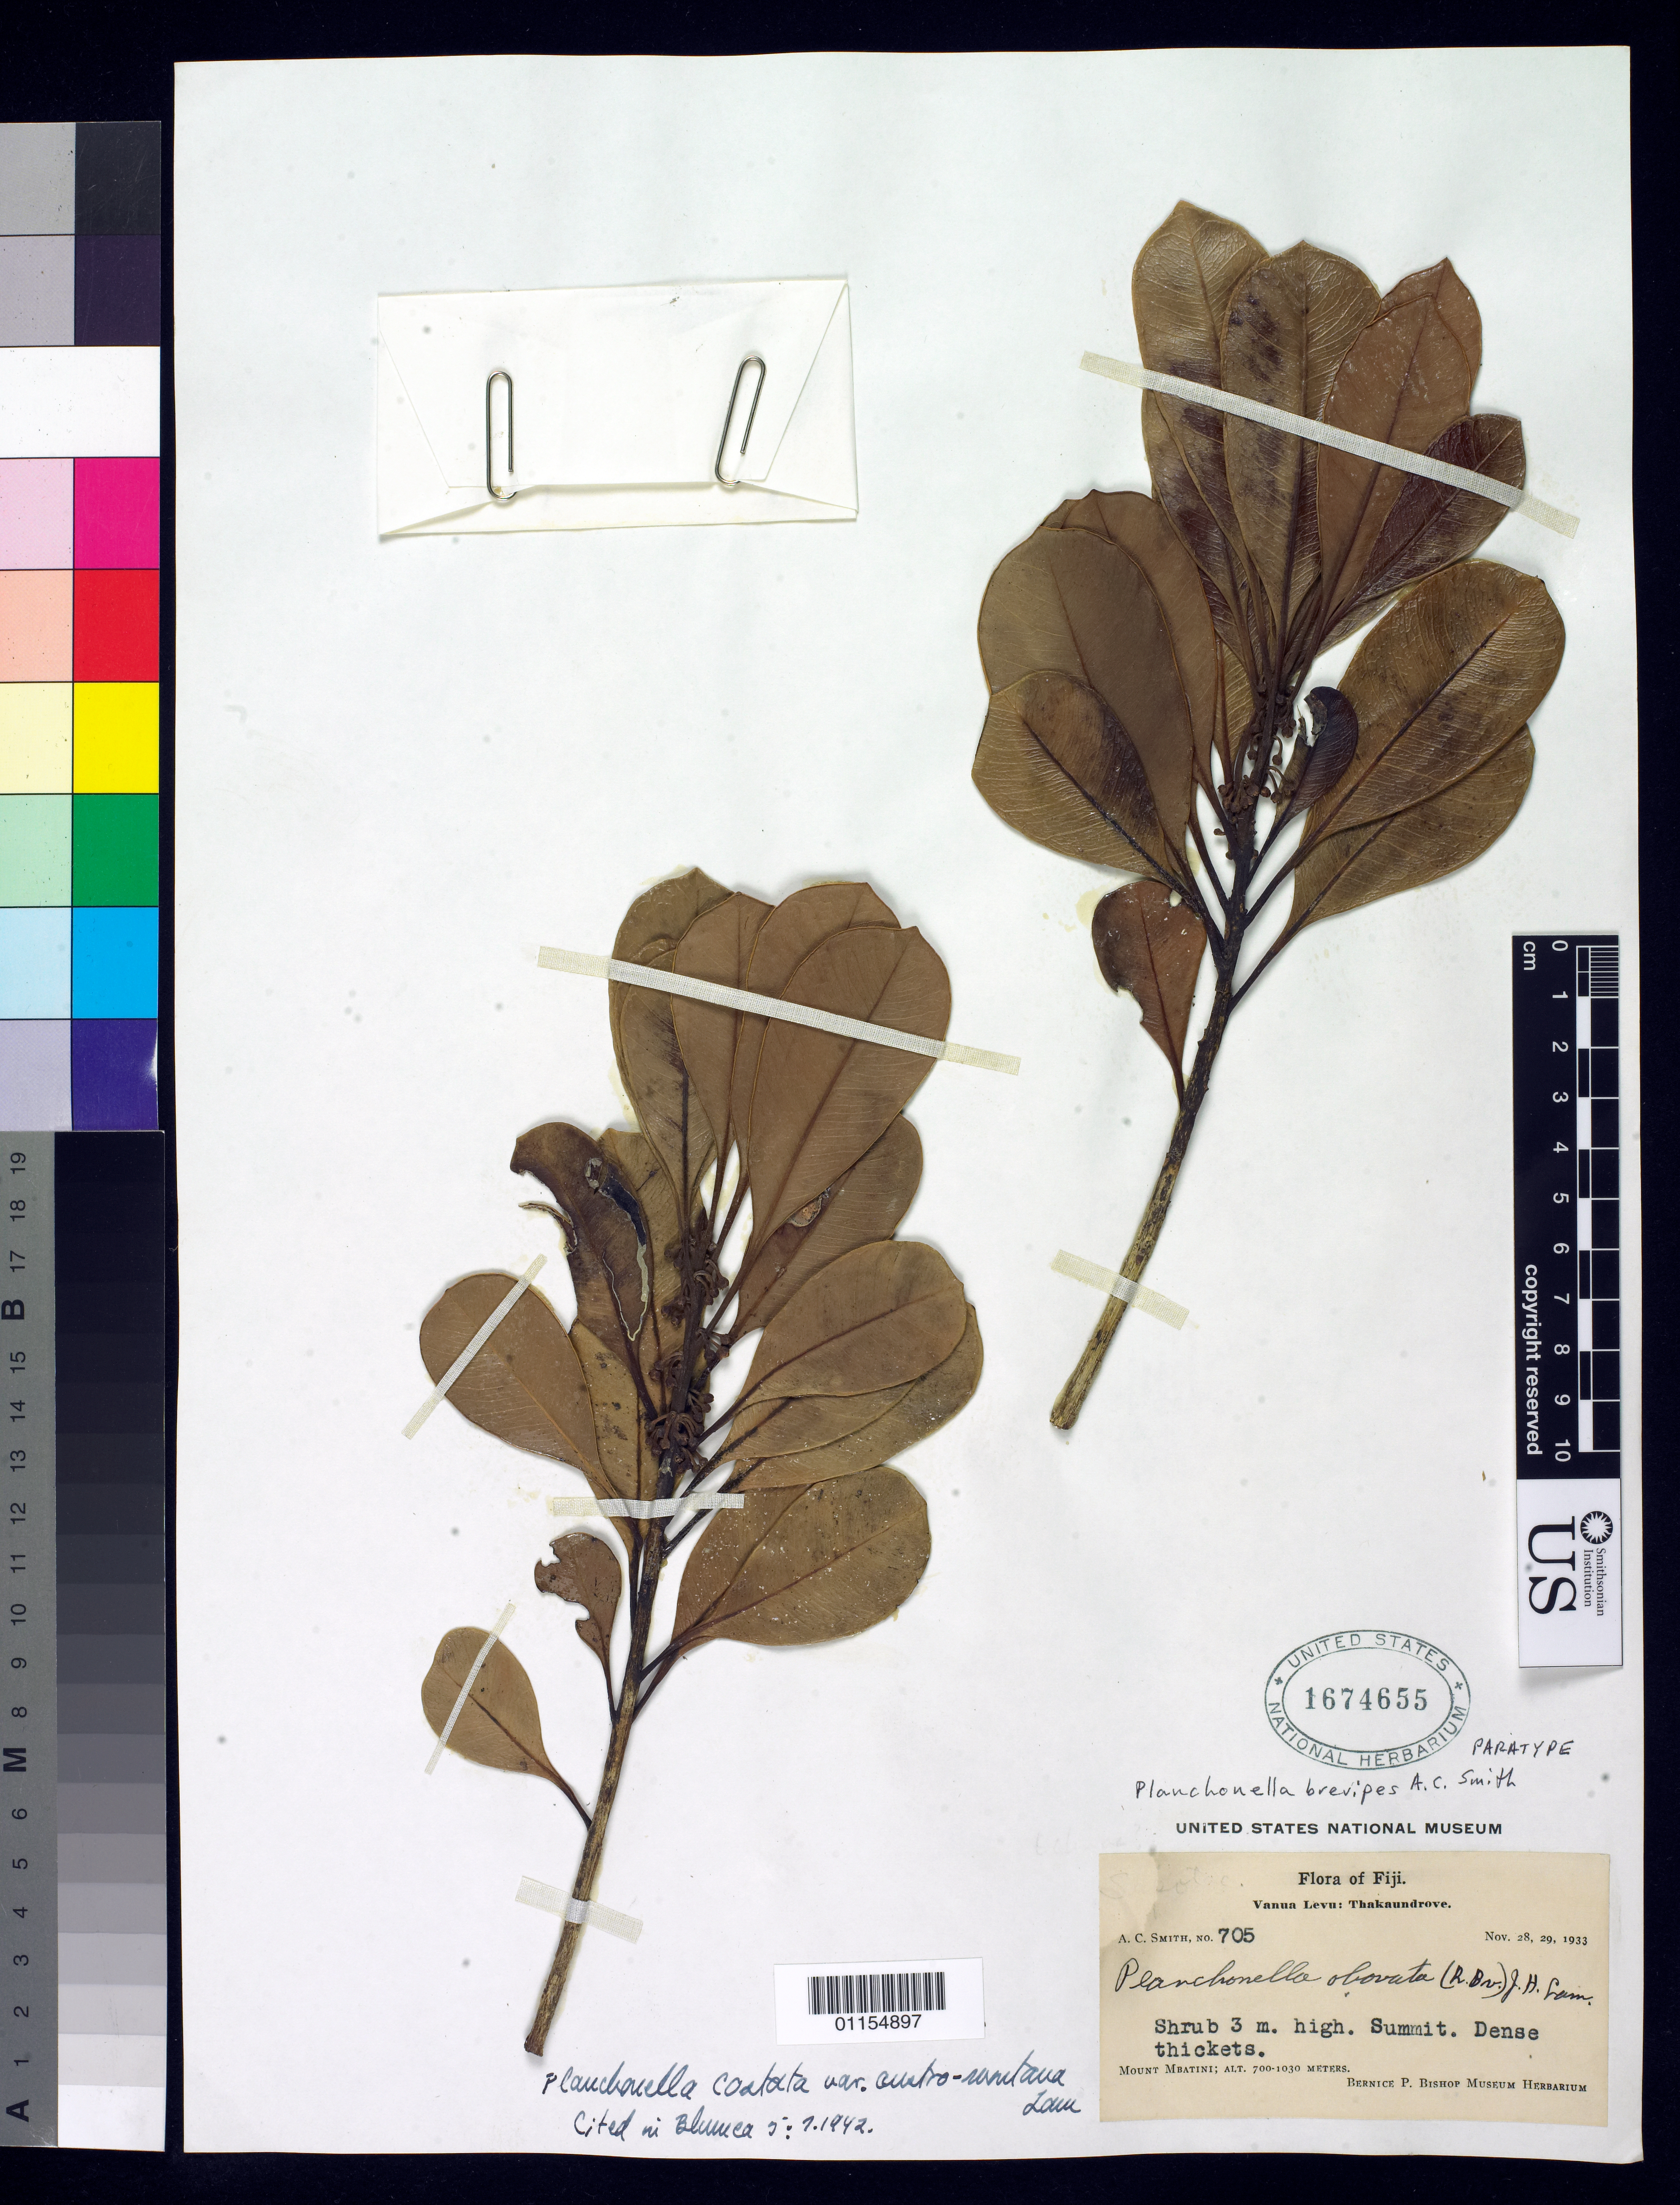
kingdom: Plantae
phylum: Tracheophyta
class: Magnoliopsida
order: Ericales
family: Sapotaceae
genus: Planchonella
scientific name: Planchonella brevipes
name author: A.C. Sm.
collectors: A. C. Smith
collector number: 705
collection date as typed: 28 Nov 1933 and 29 Nov 1933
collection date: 1933-11-28,1933-11-29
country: Fiji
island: Vanua Levu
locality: Vanua Levu: Thakaundrove. Mount Mbatini.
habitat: dense thickets. summit.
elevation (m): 700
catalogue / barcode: US 1674655